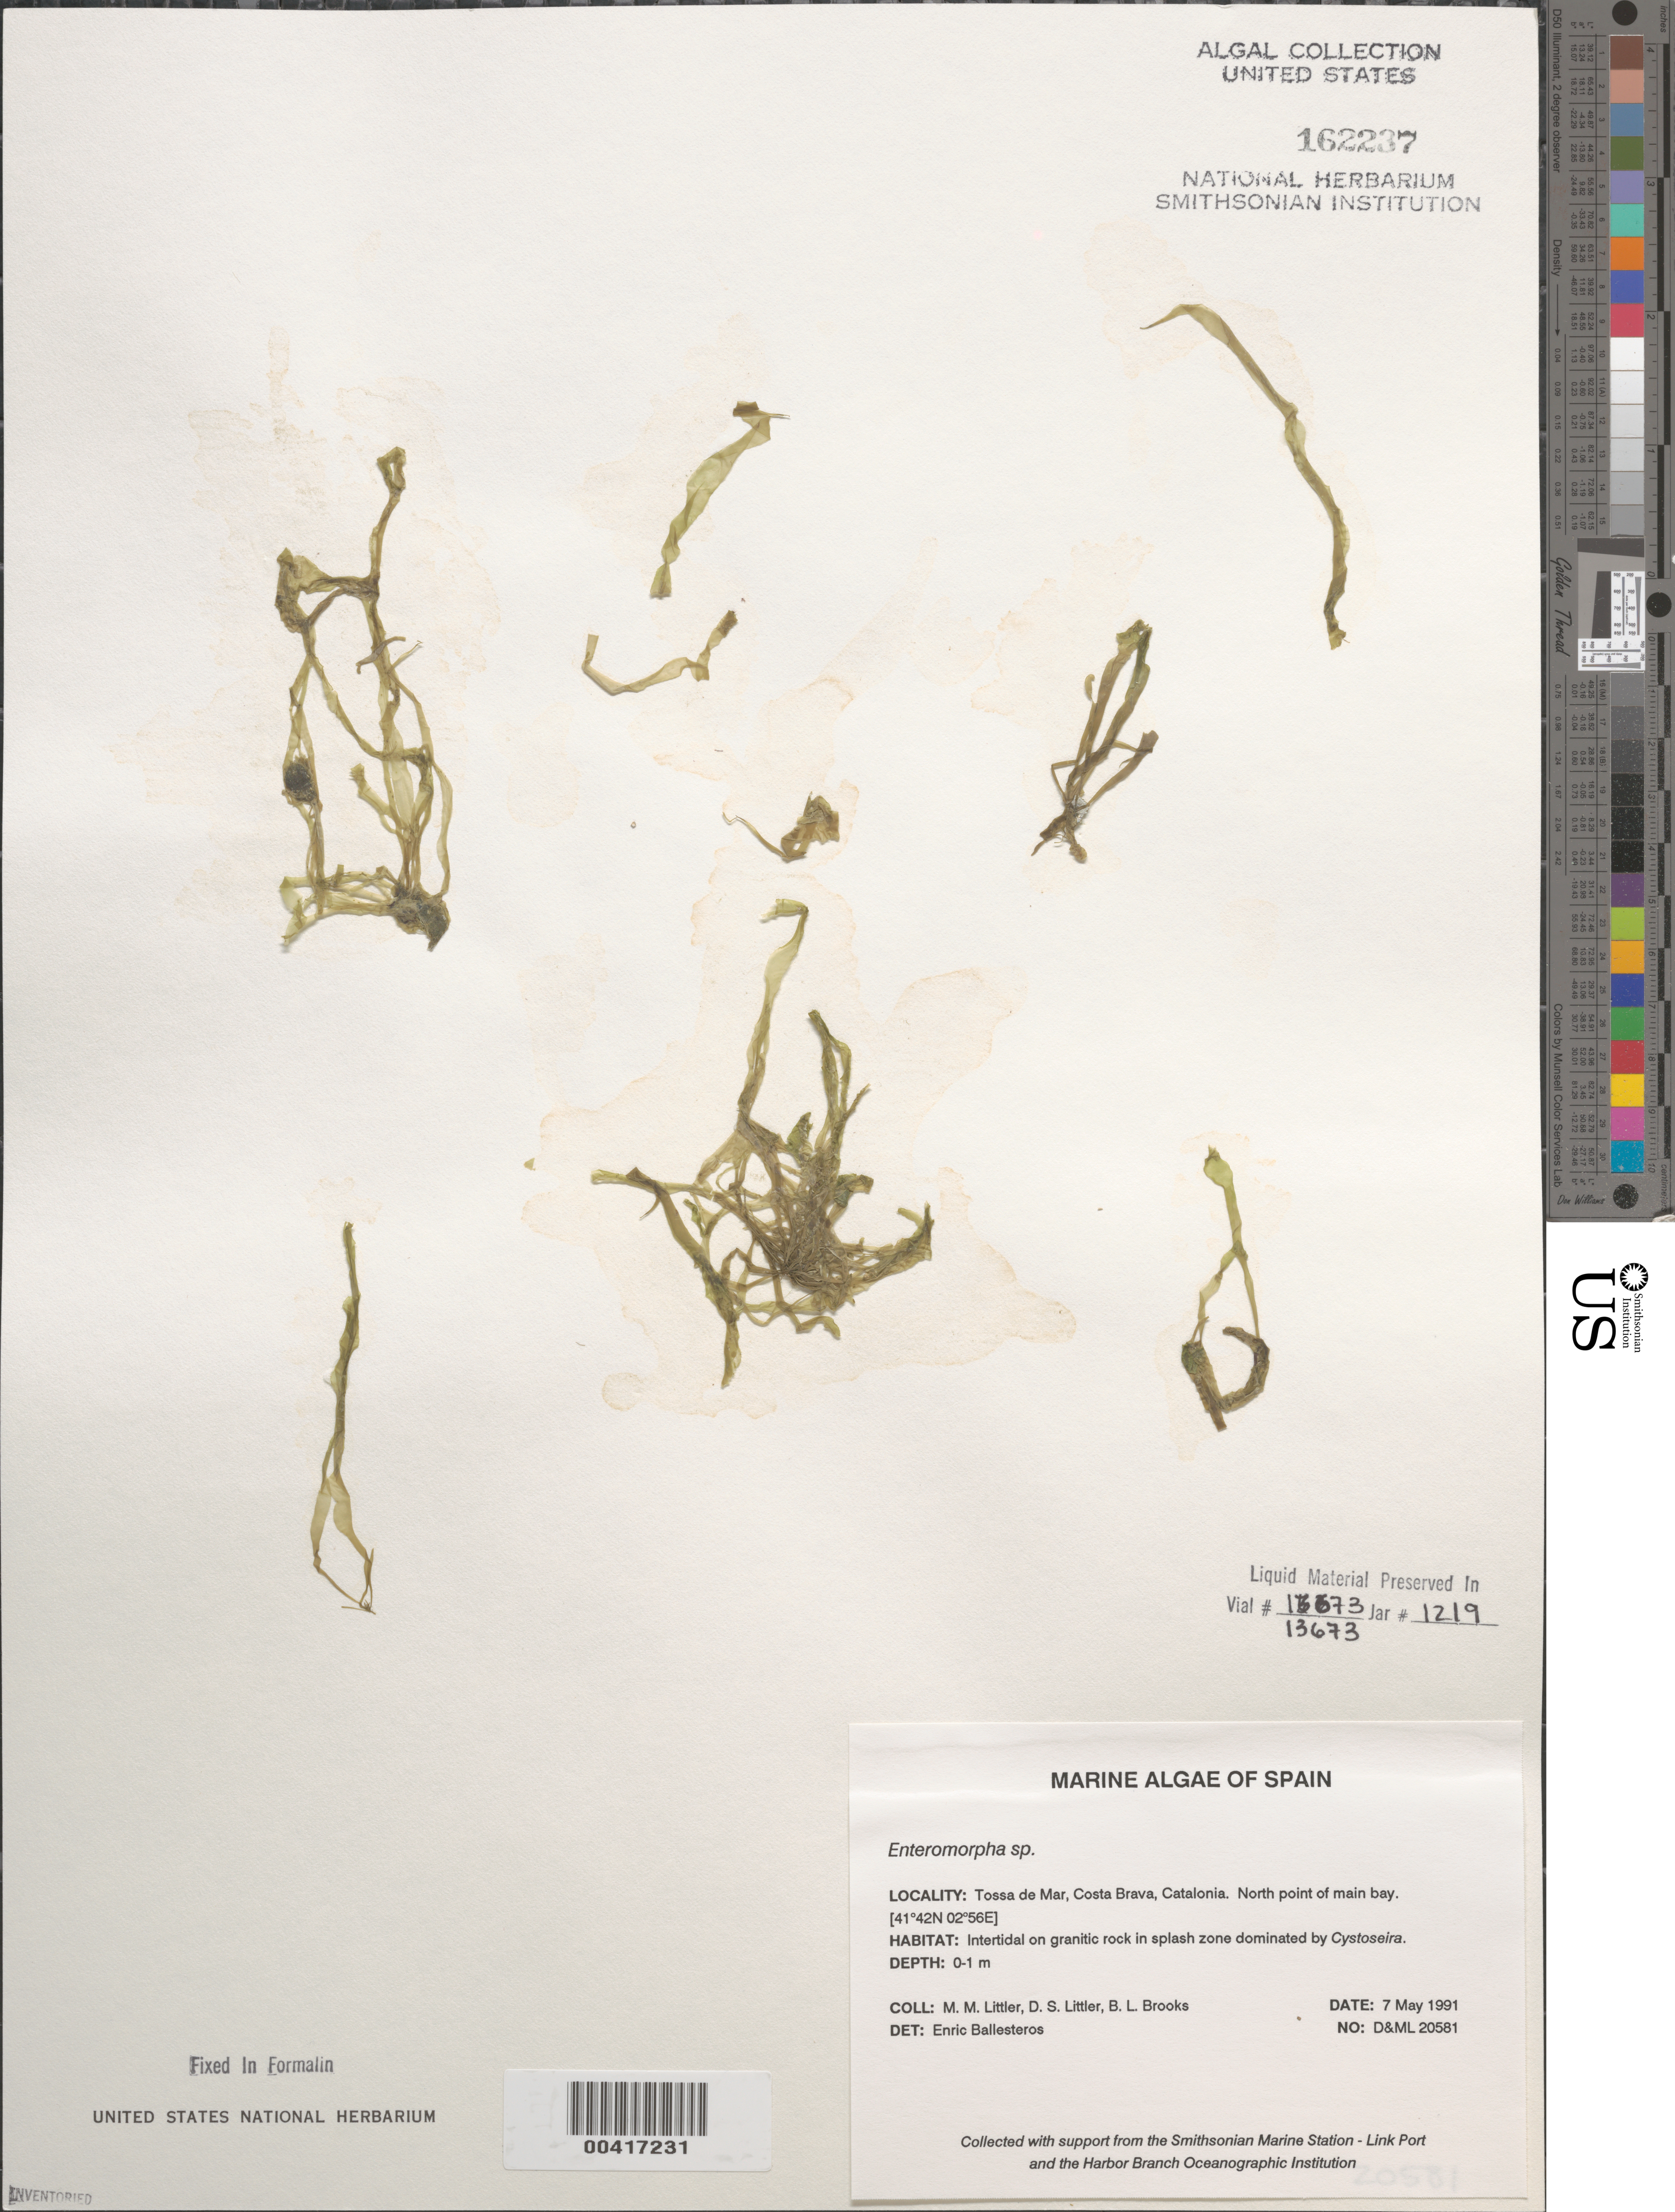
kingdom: Plantae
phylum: Chlorophyta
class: Ulvophyceae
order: Ulvales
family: Ulvaceae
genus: Ulva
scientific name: Ulva sp.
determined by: Algae name updating Project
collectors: M. M. Littler, D. S. Littler & B. Brooks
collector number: D&ML 20581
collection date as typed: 07 May 1991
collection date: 1991-05-07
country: Spain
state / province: Catalunya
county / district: Girona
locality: Tossa de mar, costa brava, catalonia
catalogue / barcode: US 162237